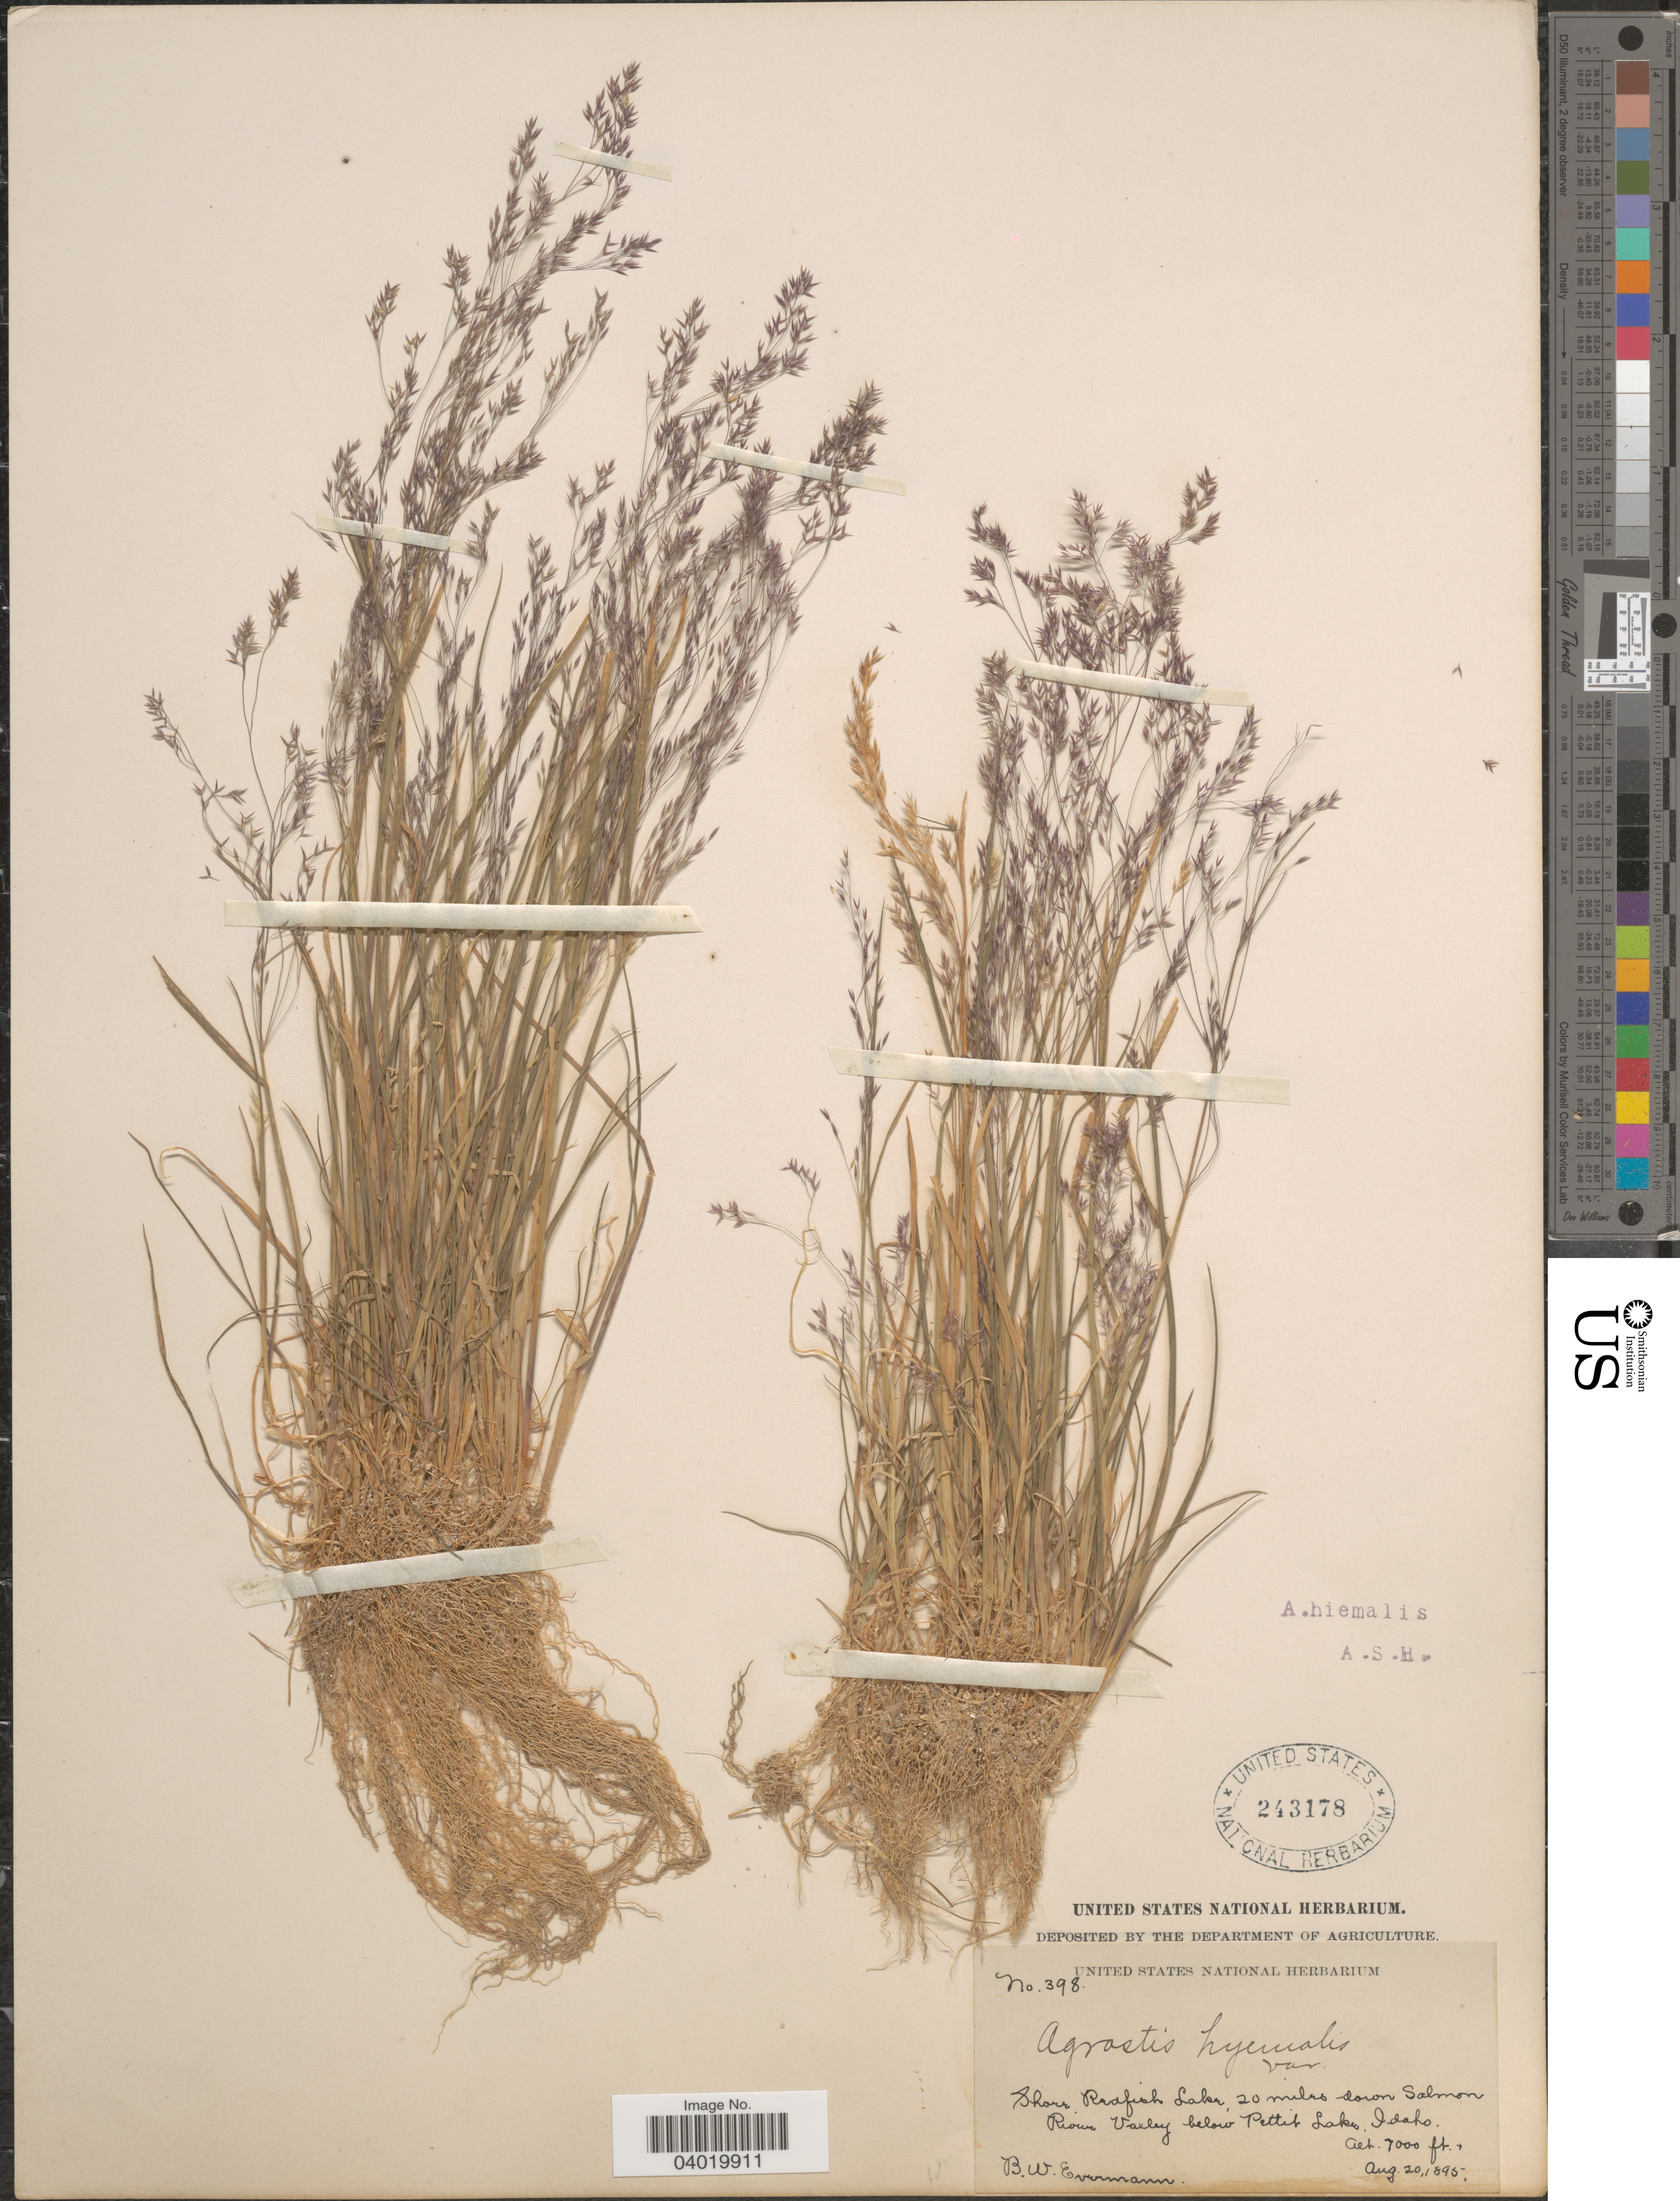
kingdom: Plantae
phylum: Tracheophyta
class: Liliopsida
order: Poales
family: Poaceae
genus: Agrostis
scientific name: Agrostis hyemalis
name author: (Walter) Britton et al.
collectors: B. W. Evermann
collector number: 398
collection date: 1895-08-20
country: United States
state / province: Idaho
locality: Shore Redfish Lake, 20 miles down Salmon River Valley below Pettit Lake.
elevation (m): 2134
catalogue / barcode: US 243178